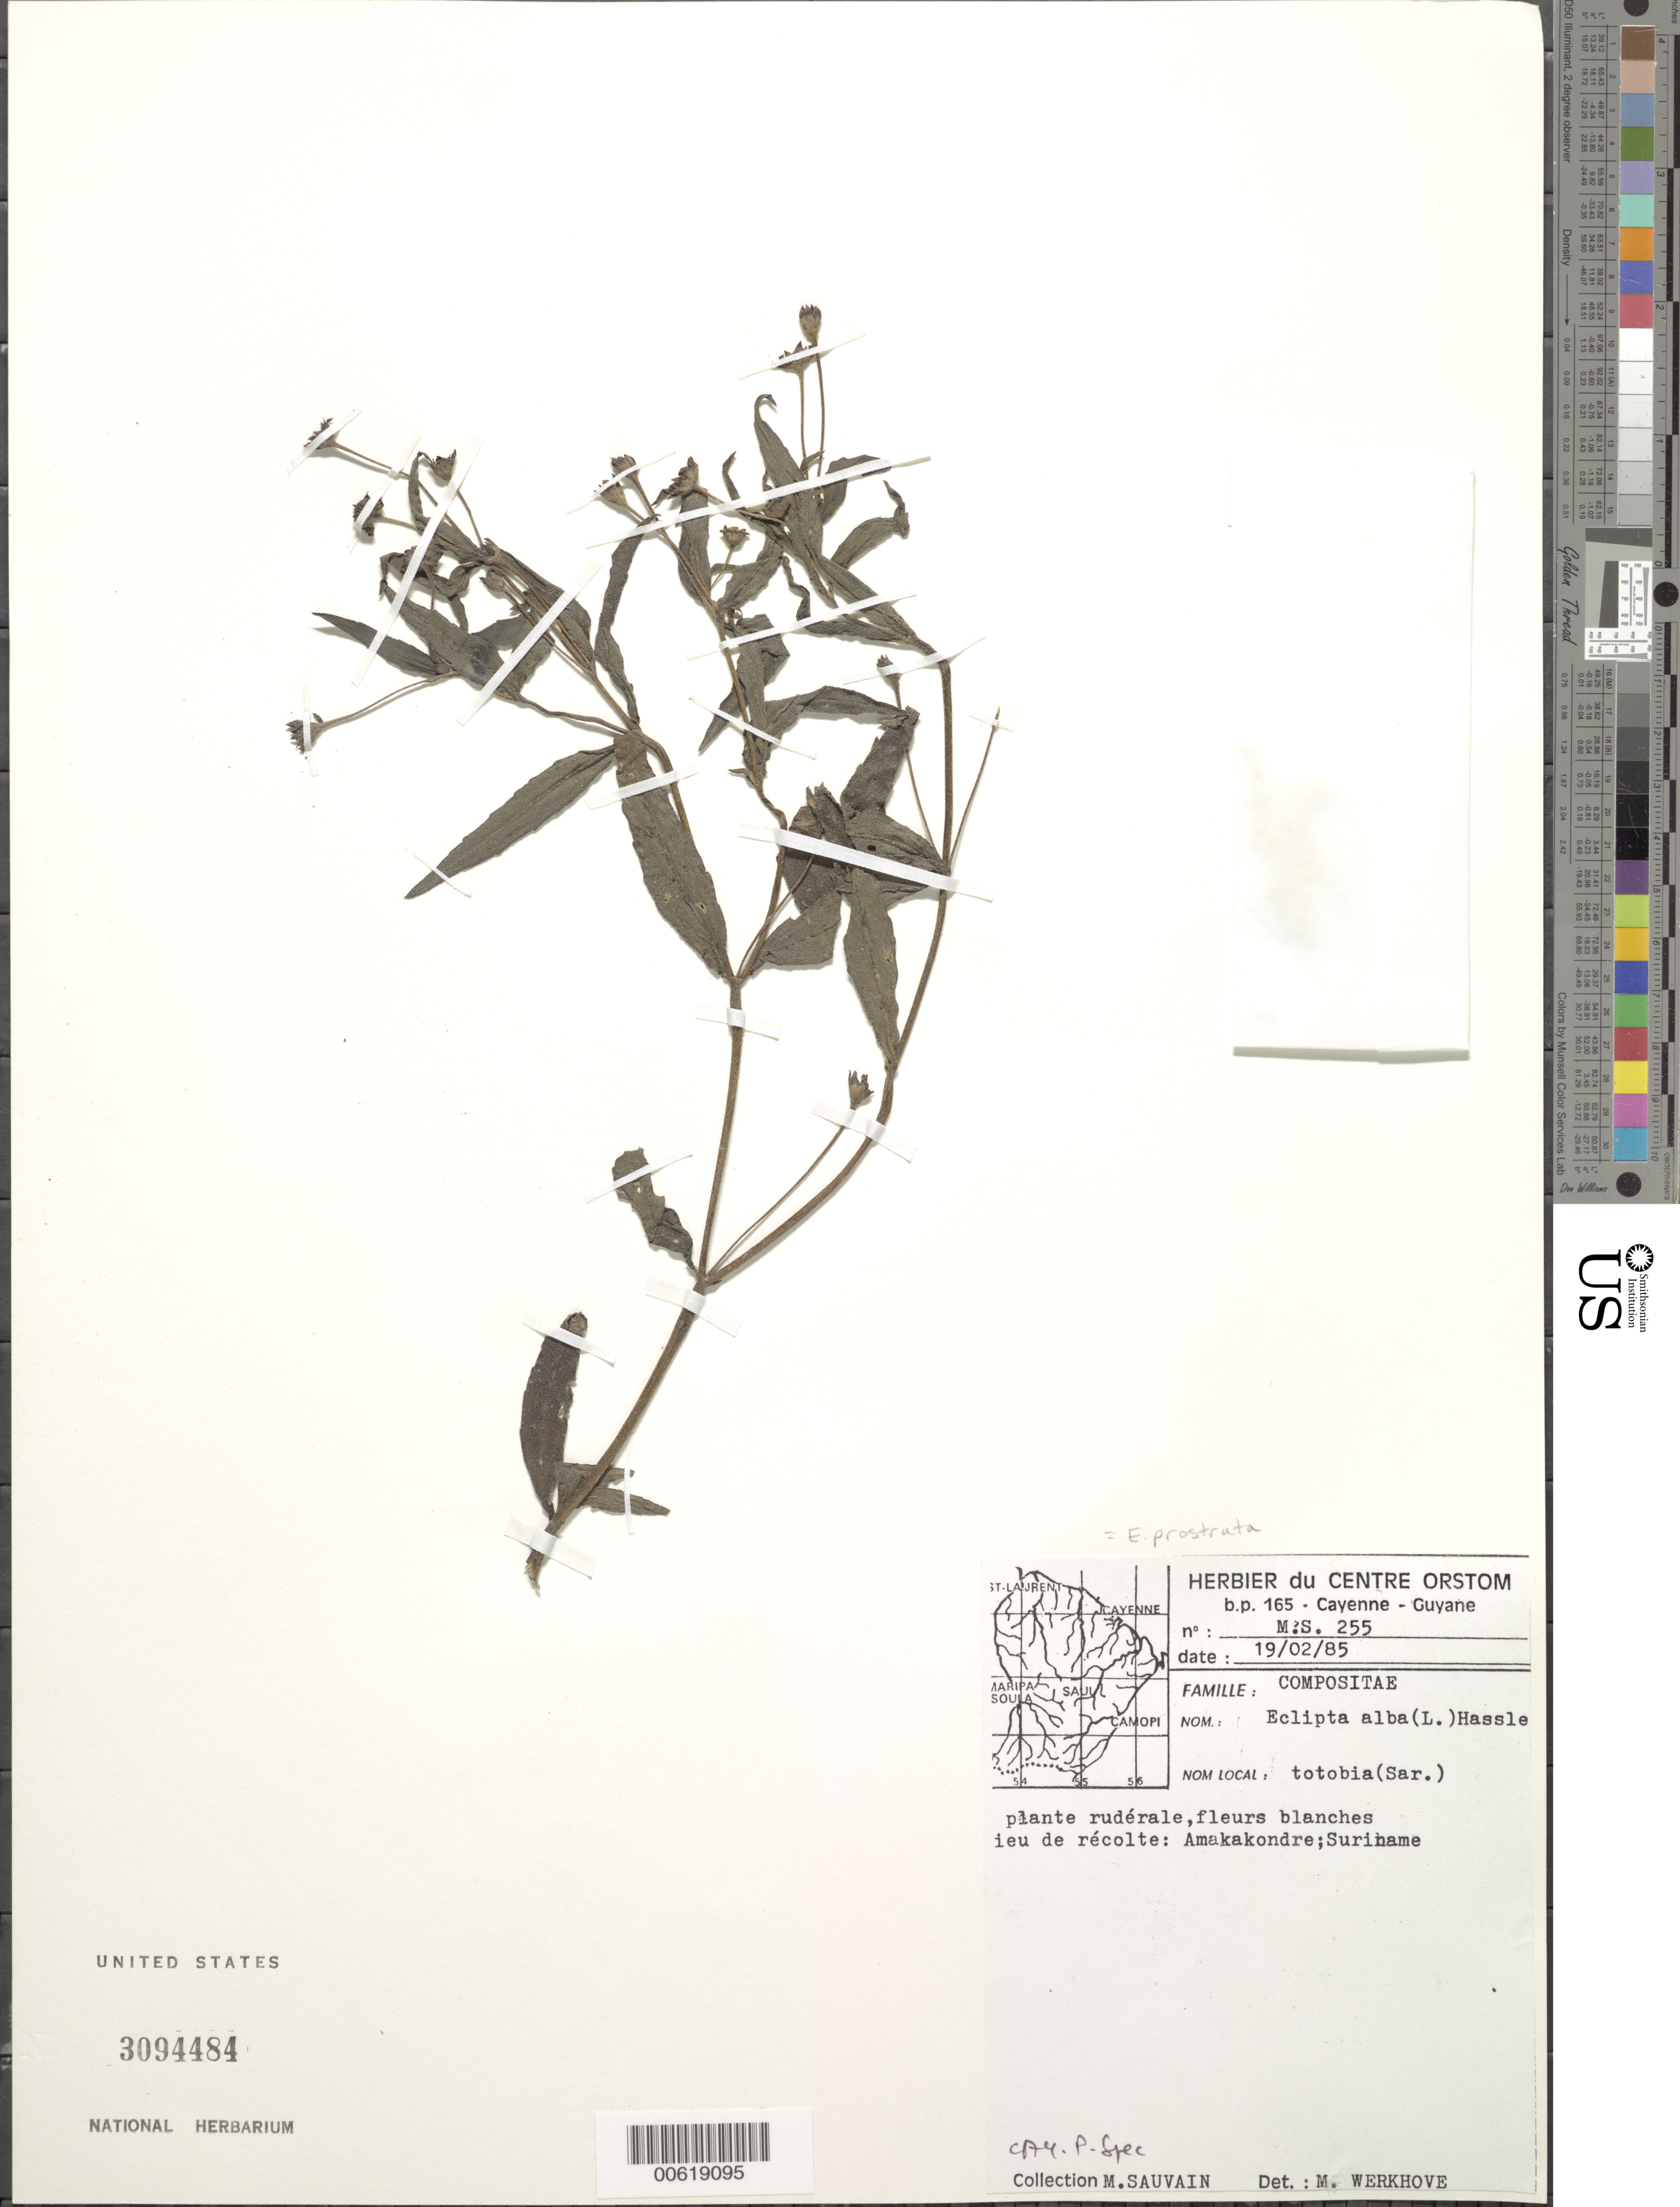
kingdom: Plantae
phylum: Tracheophyta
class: Magnoliopsida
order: Asterales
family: Asteraceae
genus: Eclipta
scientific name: Eclipta prostrata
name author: (L.) L.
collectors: M. Sauvain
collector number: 255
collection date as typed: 19-Feb-85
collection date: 1985-02-19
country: Suriname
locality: Amaka kondre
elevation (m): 200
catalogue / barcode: US 3094484